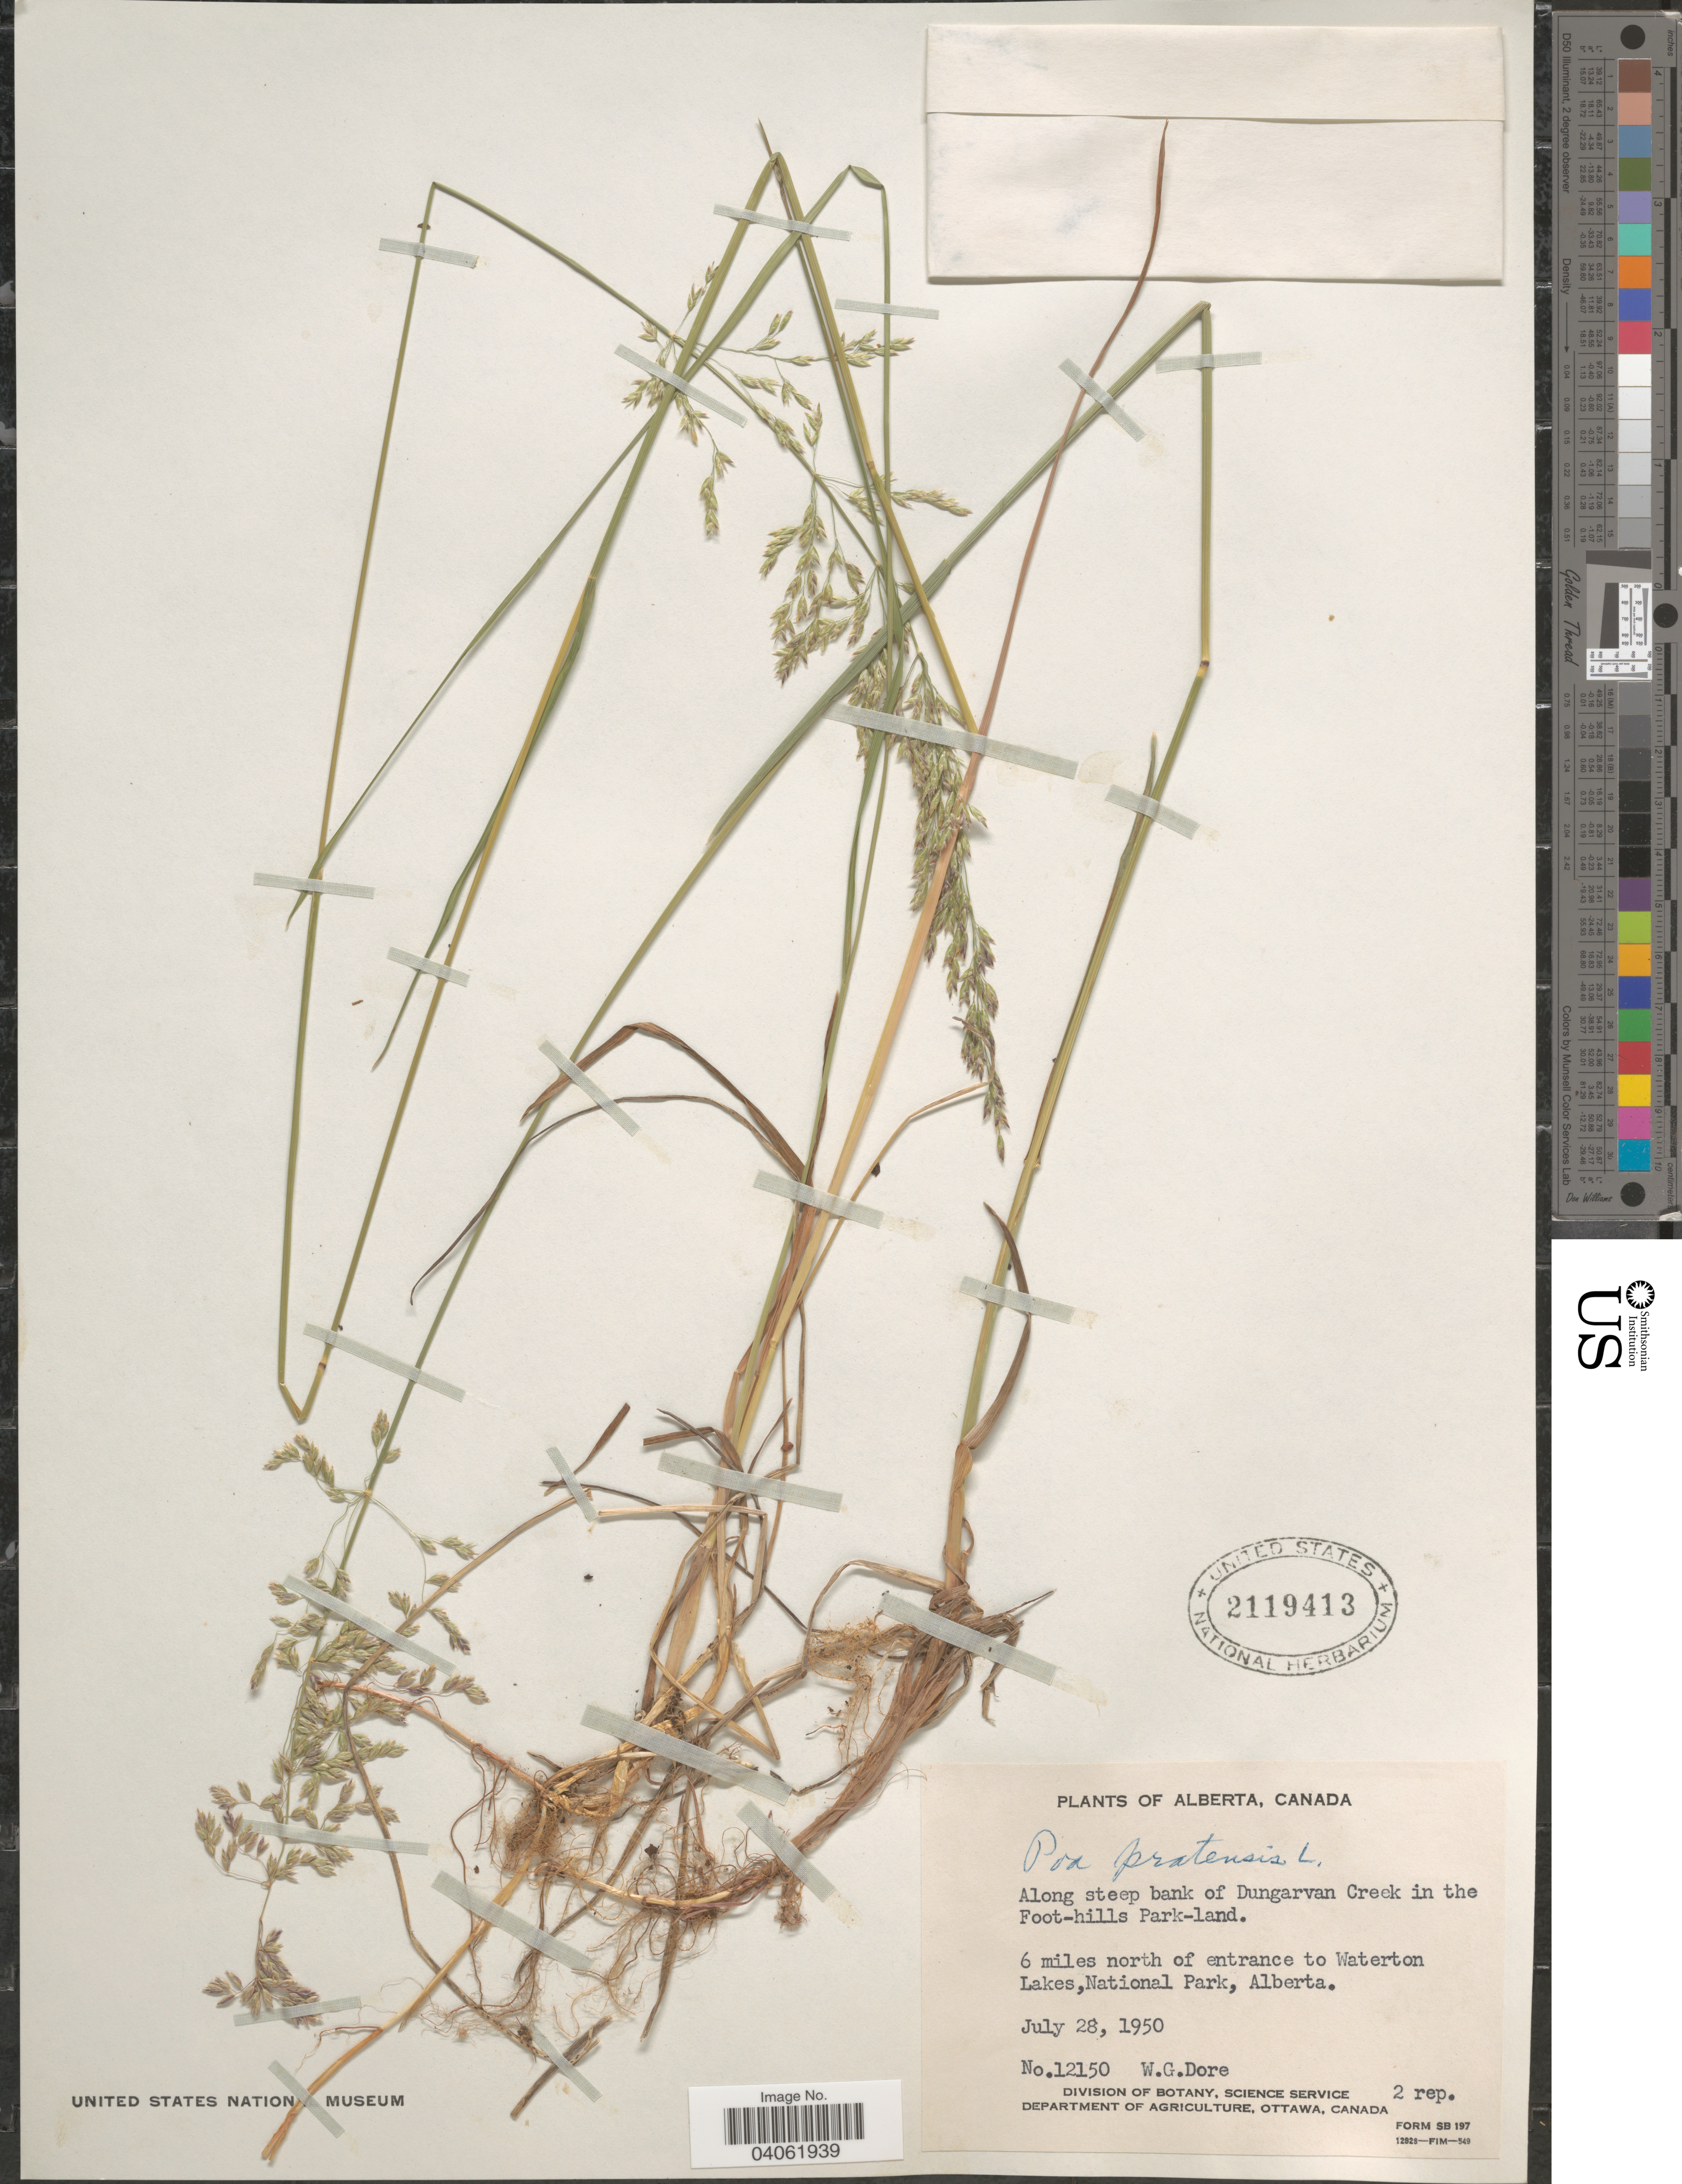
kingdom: Plantae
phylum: Tracheophyta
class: Liliopsida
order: Poales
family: Poaceae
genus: Poa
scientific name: Poa pratensis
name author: L.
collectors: W. Dore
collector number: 12150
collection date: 1950-07-28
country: Canada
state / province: Alberta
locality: Along steep bank of Dungarvan Creek in the Foot-hills Park-land. 6 miles north of entrance to Waterton Lakes,National Park.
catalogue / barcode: US 2119413